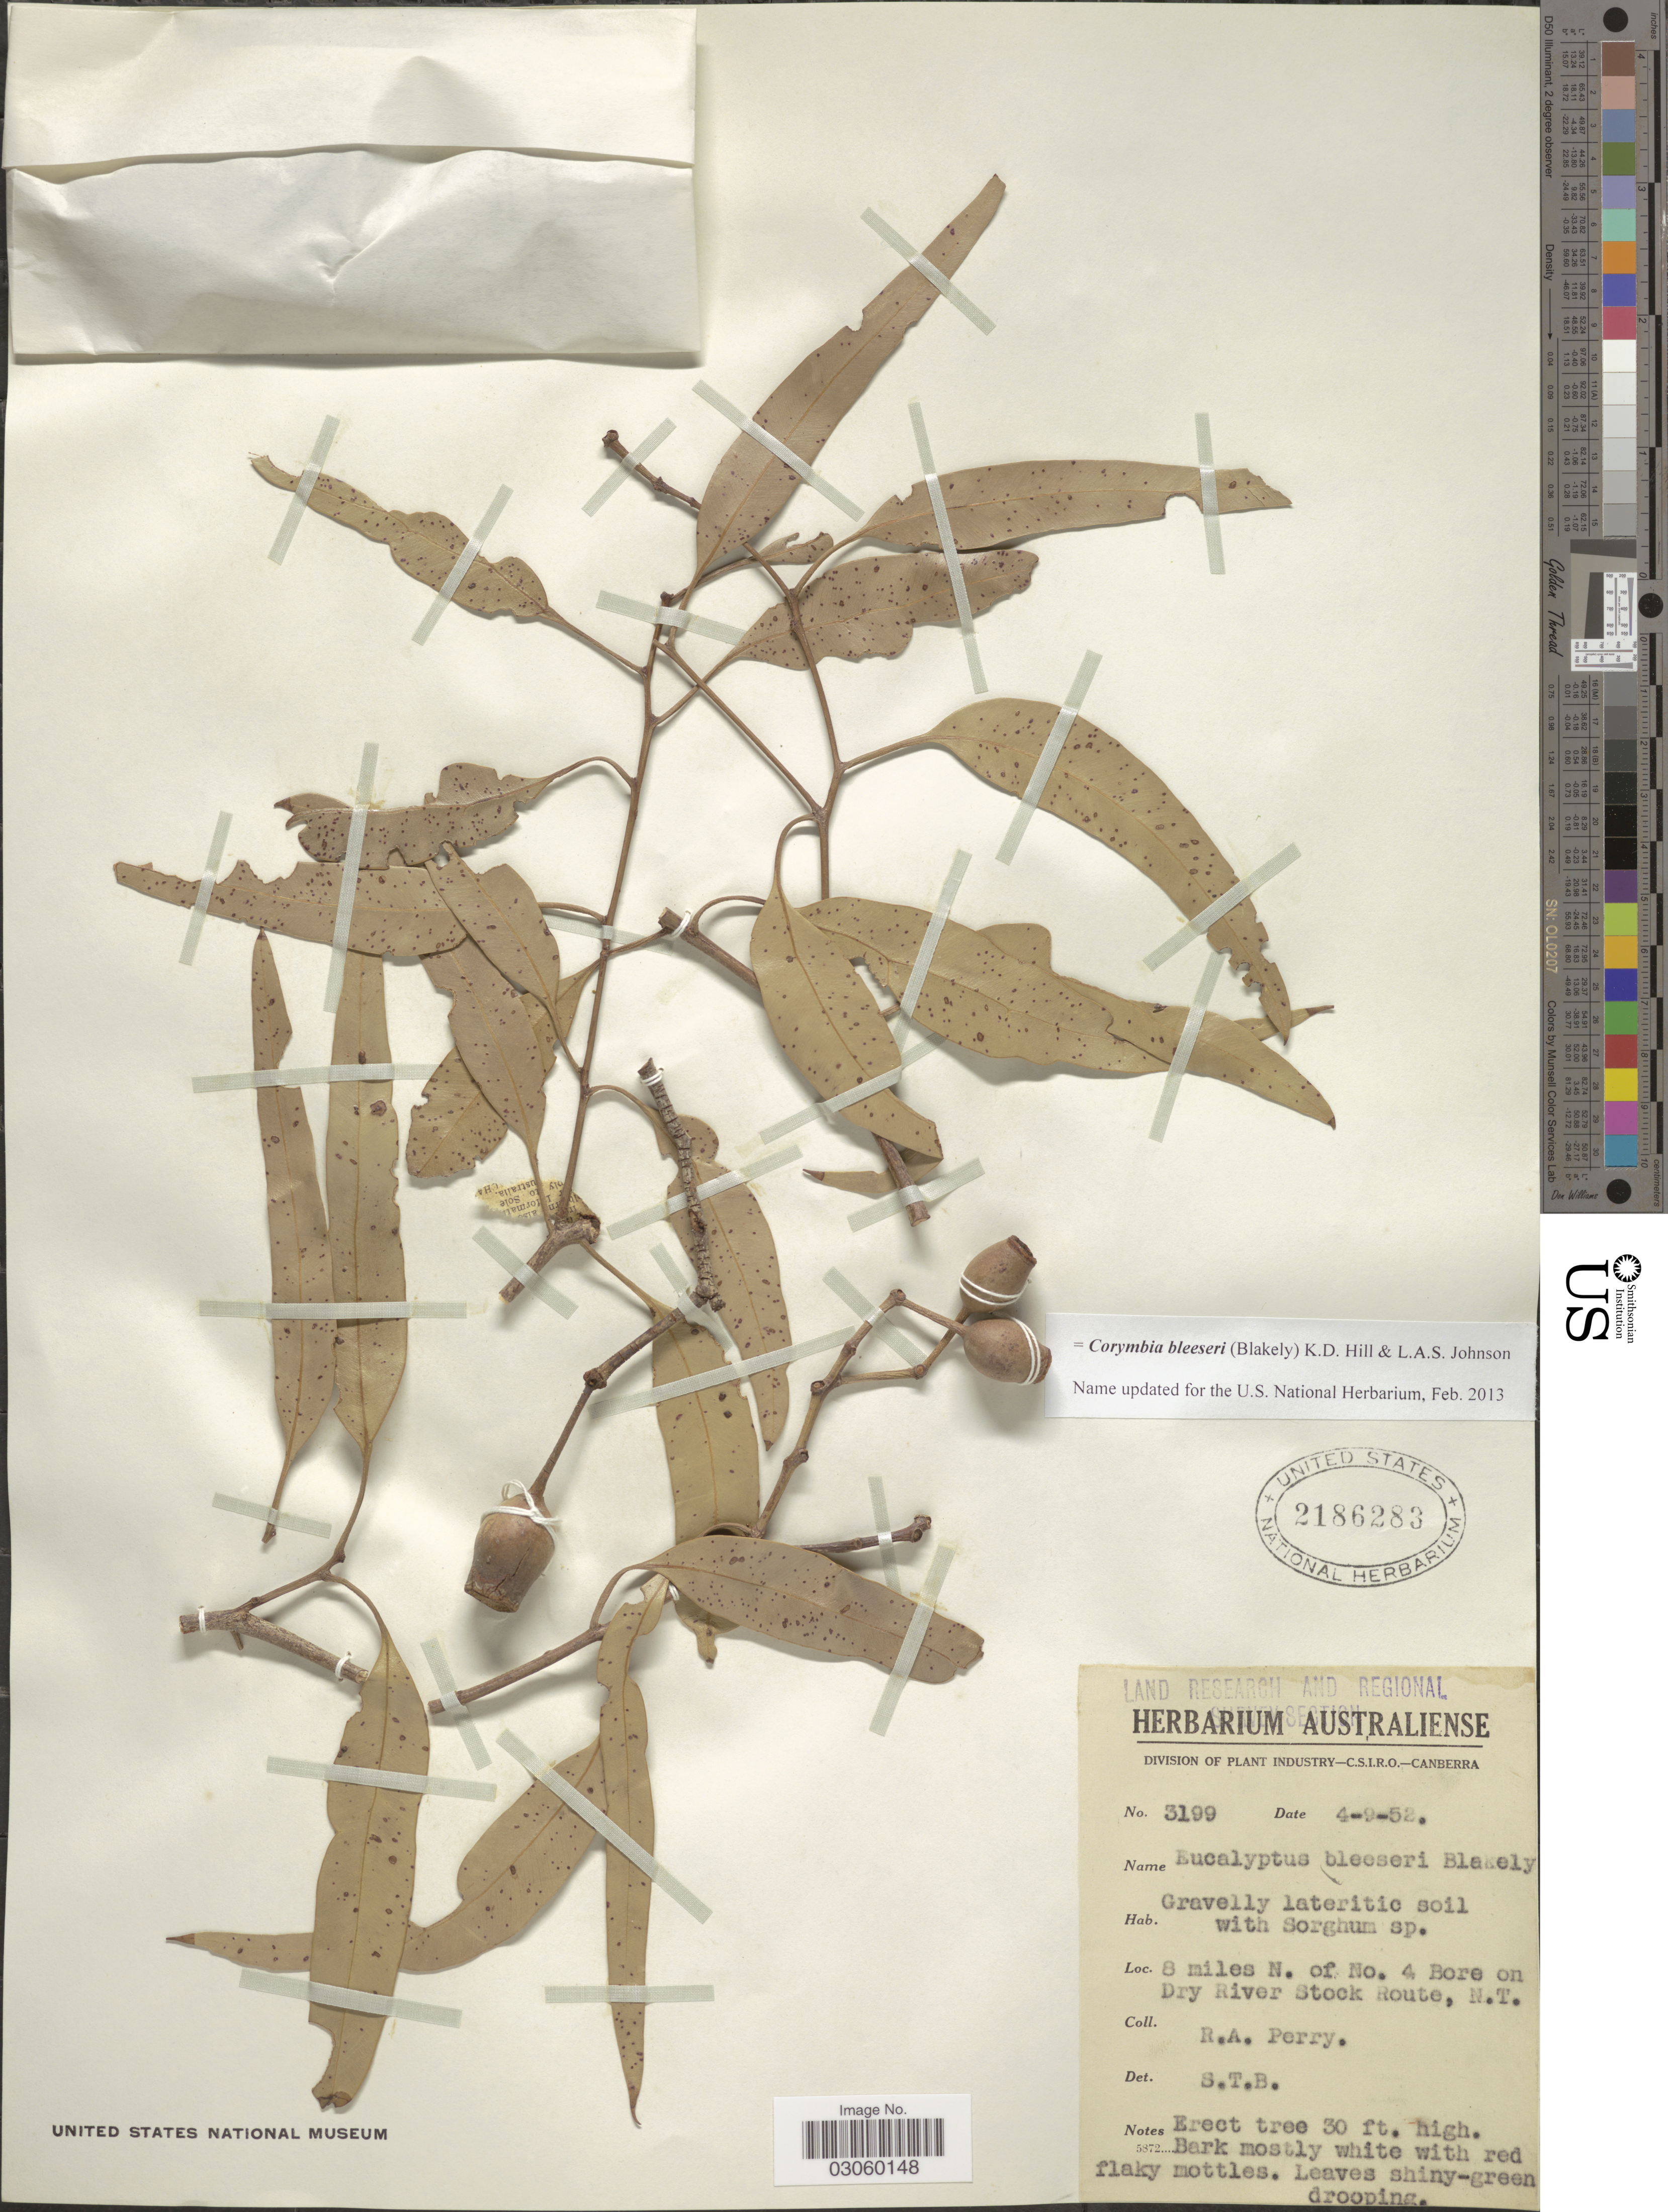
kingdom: Plantae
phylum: Tracheophyta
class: Magnoliopsida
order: Myrtales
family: Myrtaceae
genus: Corymbia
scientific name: Corymbia bleeseri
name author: (Blakely) K.D. Hill & L.A.S. Johnson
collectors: Perry, R. A.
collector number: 3199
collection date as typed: Transcribed d/m/y: 4/9/52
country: Australia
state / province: Northern Territory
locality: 8 miles N. of No. 4 Bore on Dry River Stock Route, N.T.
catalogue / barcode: US 2186283